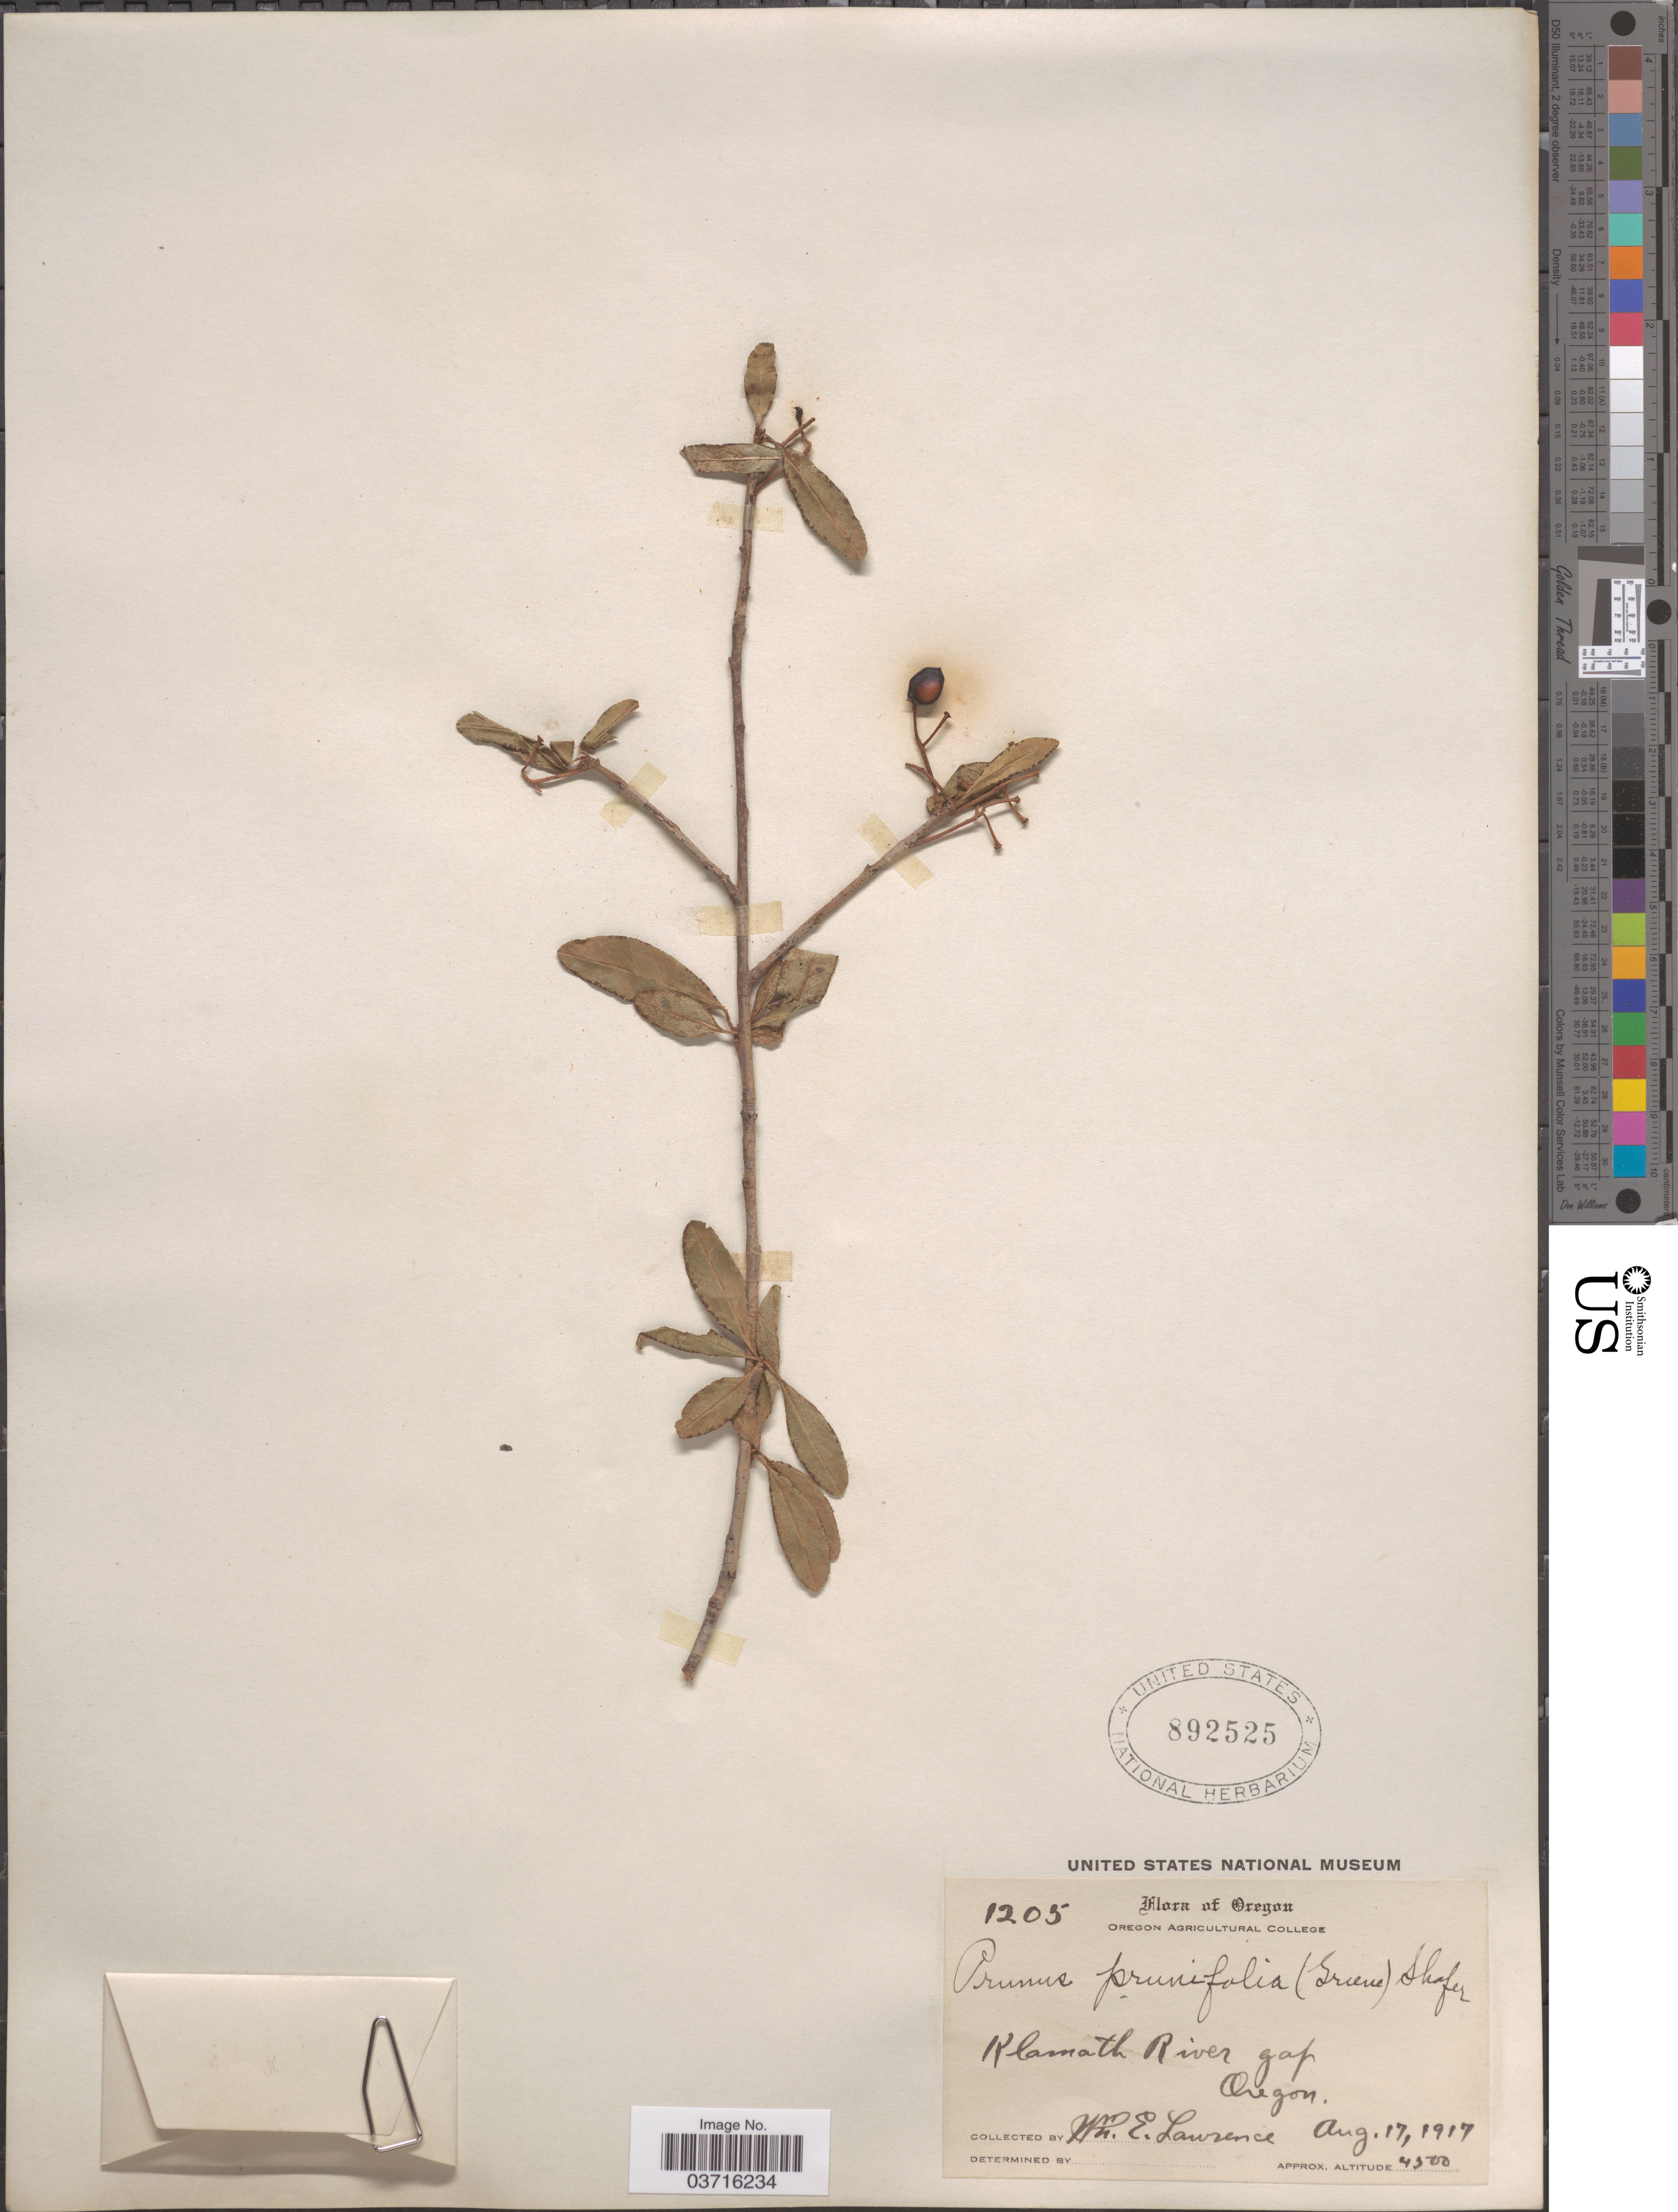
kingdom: Plantae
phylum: Tracheophyta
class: Magnoliopsida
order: Rosales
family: Rosaceae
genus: Prunus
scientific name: Prunus pensylvanica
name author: L. f.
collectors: W. Lawrence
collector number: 1205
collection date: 1917-08-17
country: United States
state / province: Oregon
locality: Klamath River gap.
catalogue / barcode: US 892525